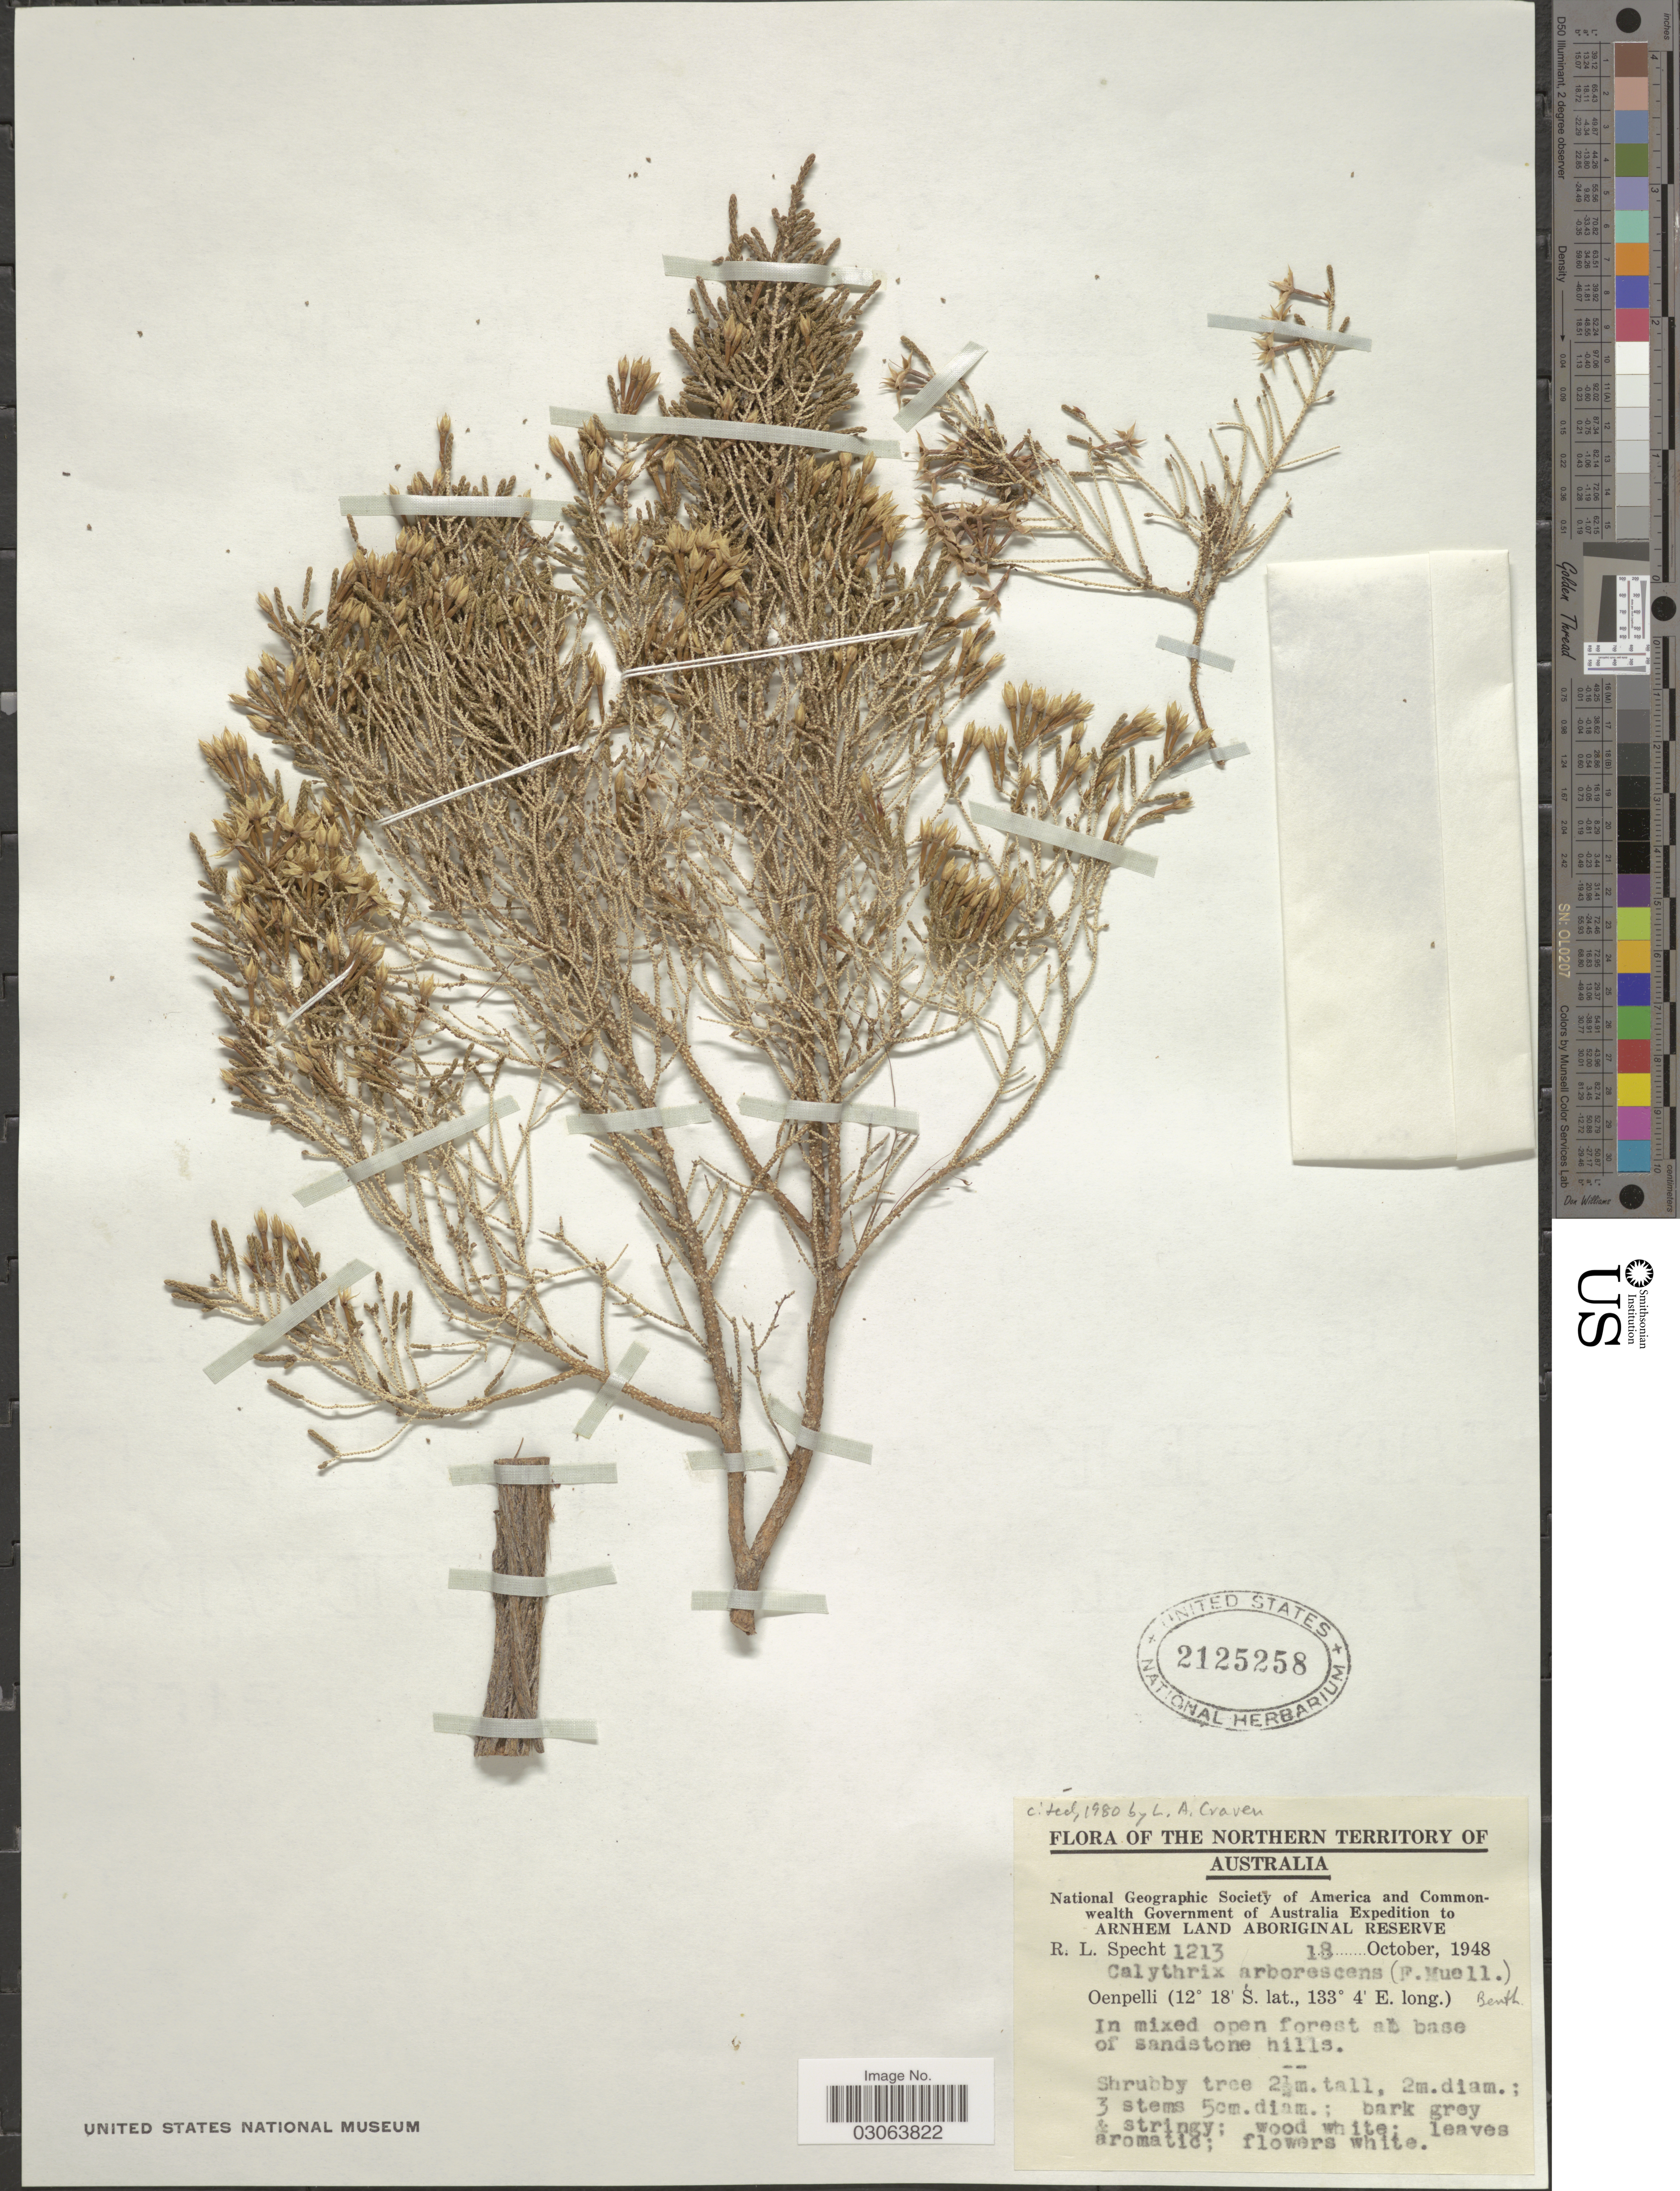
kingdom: Plantae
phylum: Tracheophyta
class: Magnoliopsida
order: Myrtales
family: Myrtaceae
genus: Calytrix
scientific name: Calytrix arborescens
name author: (F. Muell.) Benth.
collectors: R. L. Specht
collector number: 1213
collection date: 1948-10-18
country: Australia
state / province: Northern Territory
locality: Arnhem Land Aboriginal Reserve, Oenpelli.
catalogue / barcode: US 2125258